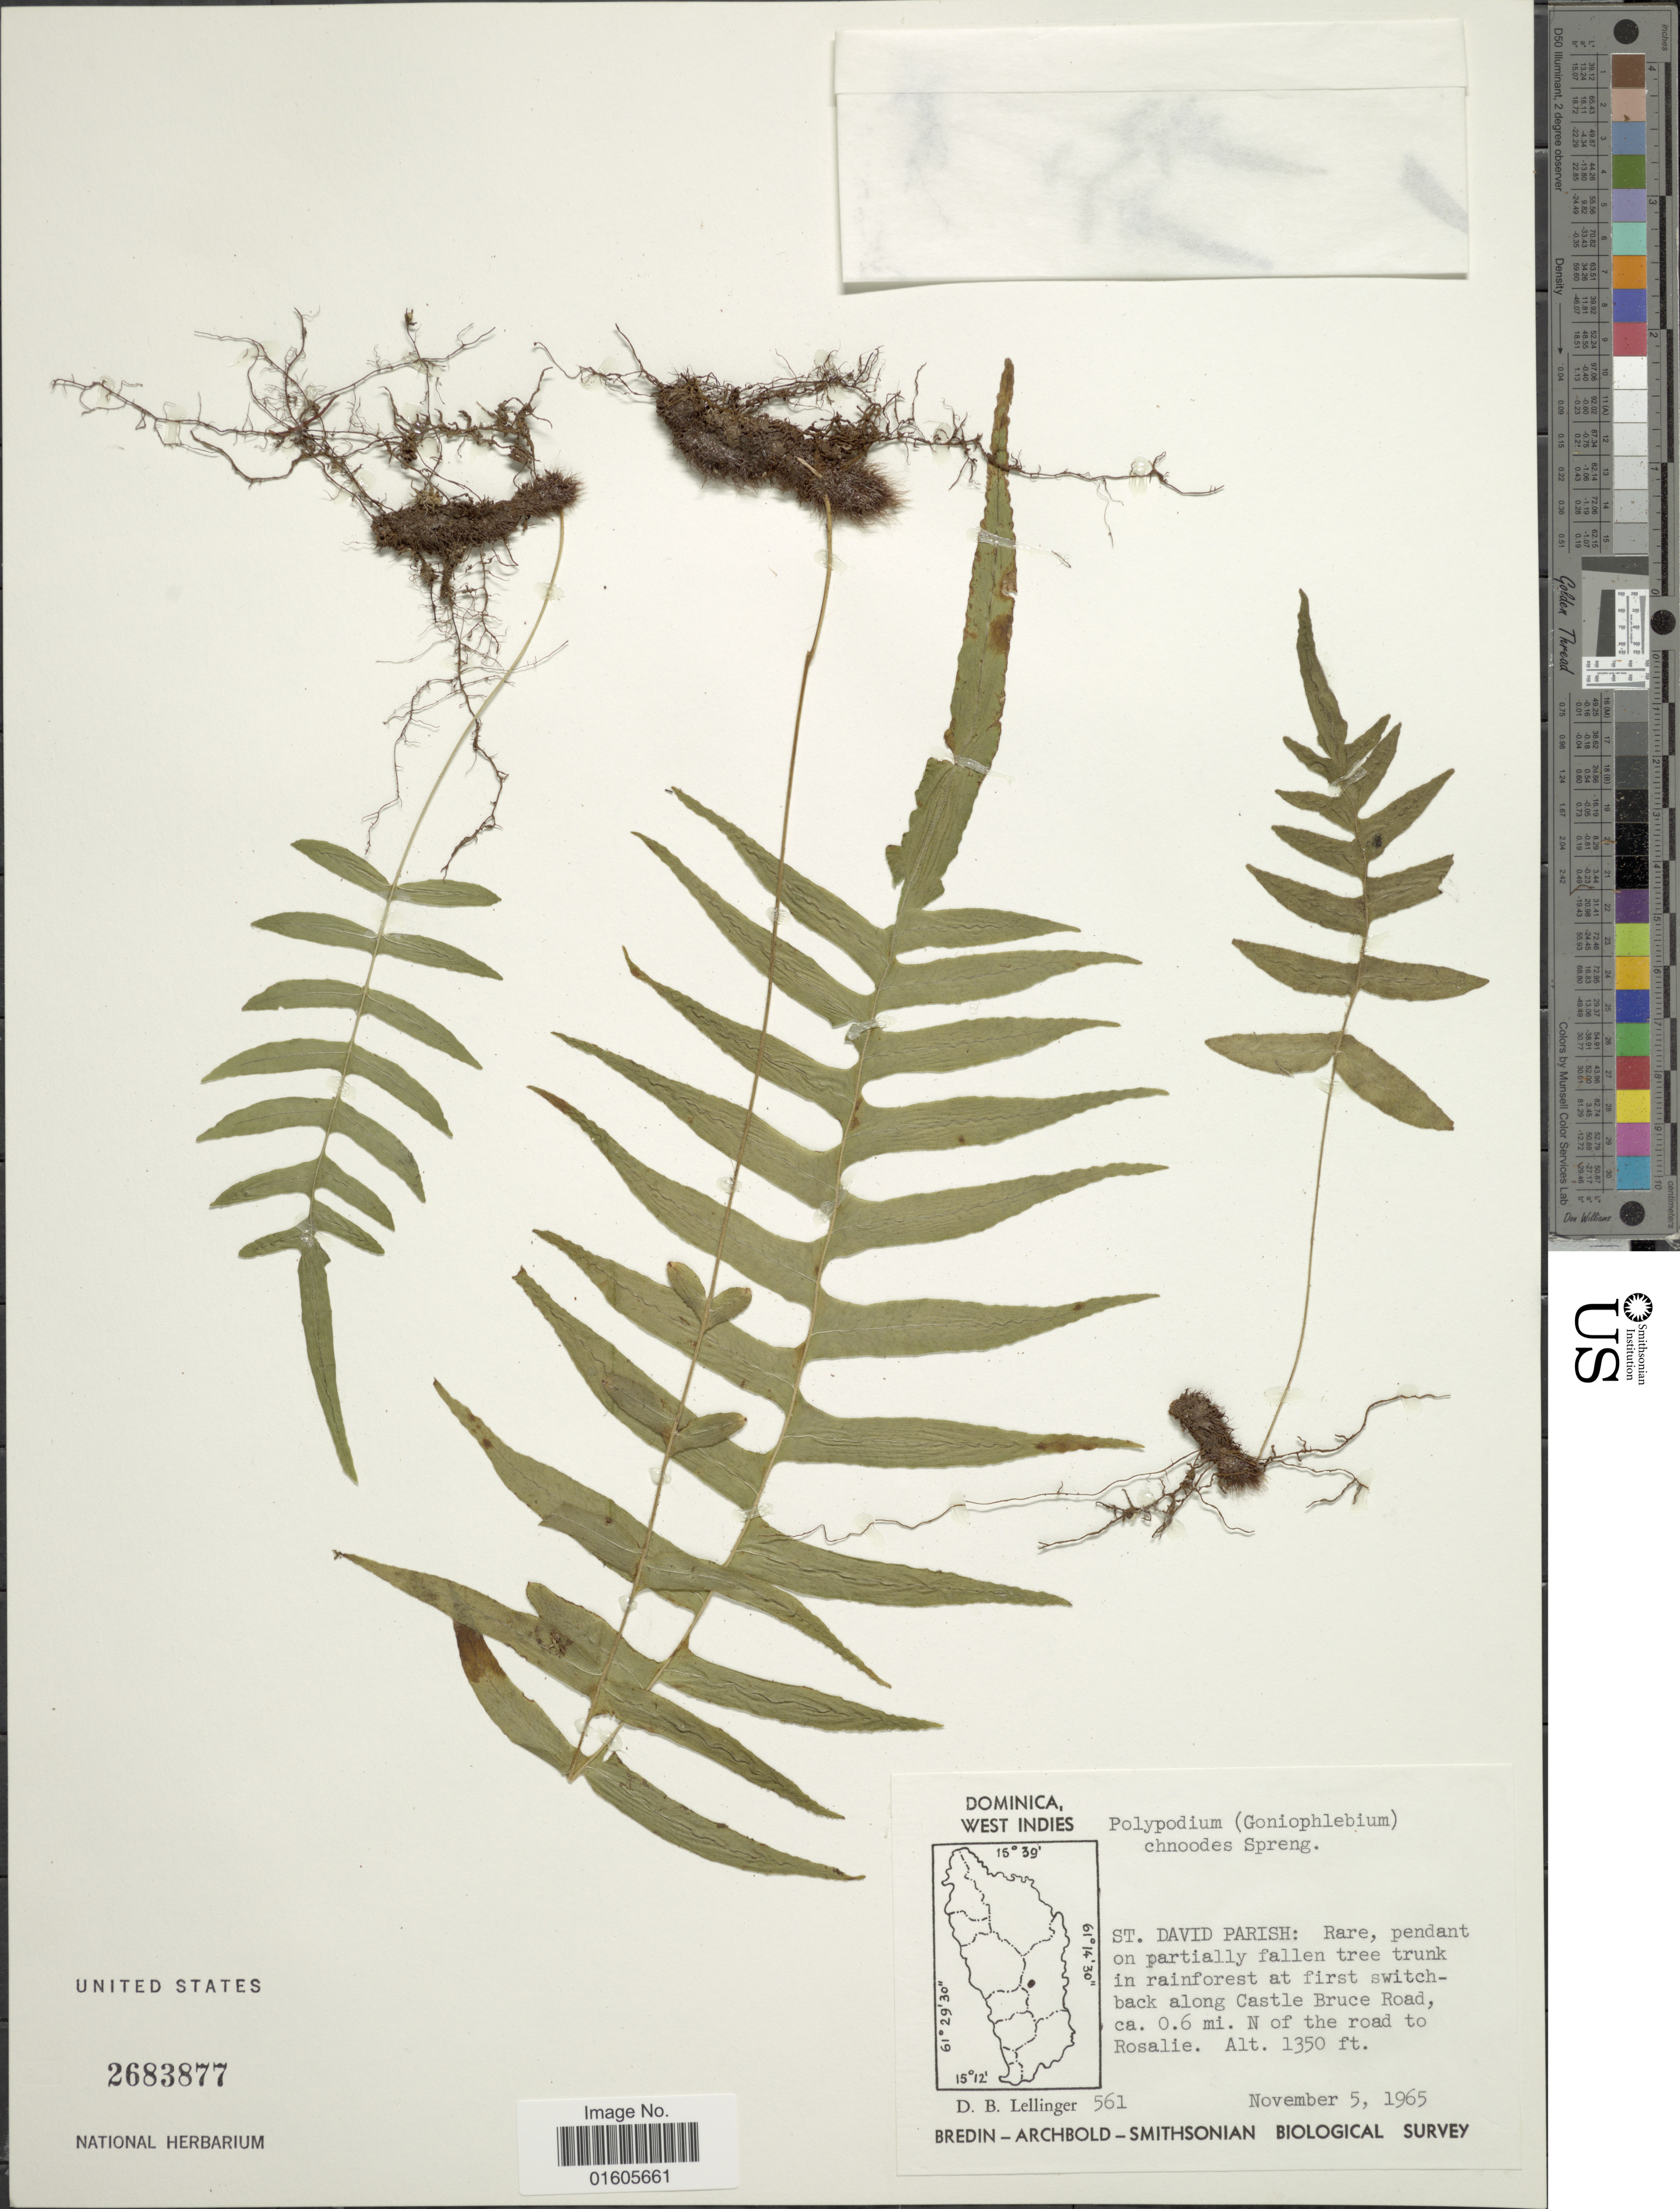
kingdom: Plantae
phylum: Tracheophyta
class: Polypodiopsida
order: Polypodiales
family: Polypodiaceae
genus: Serpocaulon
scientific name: Serpocaulon dissimile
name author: (L.) A.R. Sm.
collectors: D. B. Lellinger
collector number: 561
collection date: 1965-11-05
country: Dominica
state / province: St. David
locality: St David Parish: Rare, pendant on partially fallen tree trunk in rainforest at first switchback along Castle Bruce Road, ca. 0.6 mi. N of the road to Rosalie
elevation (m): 411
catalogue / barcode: US 2683877